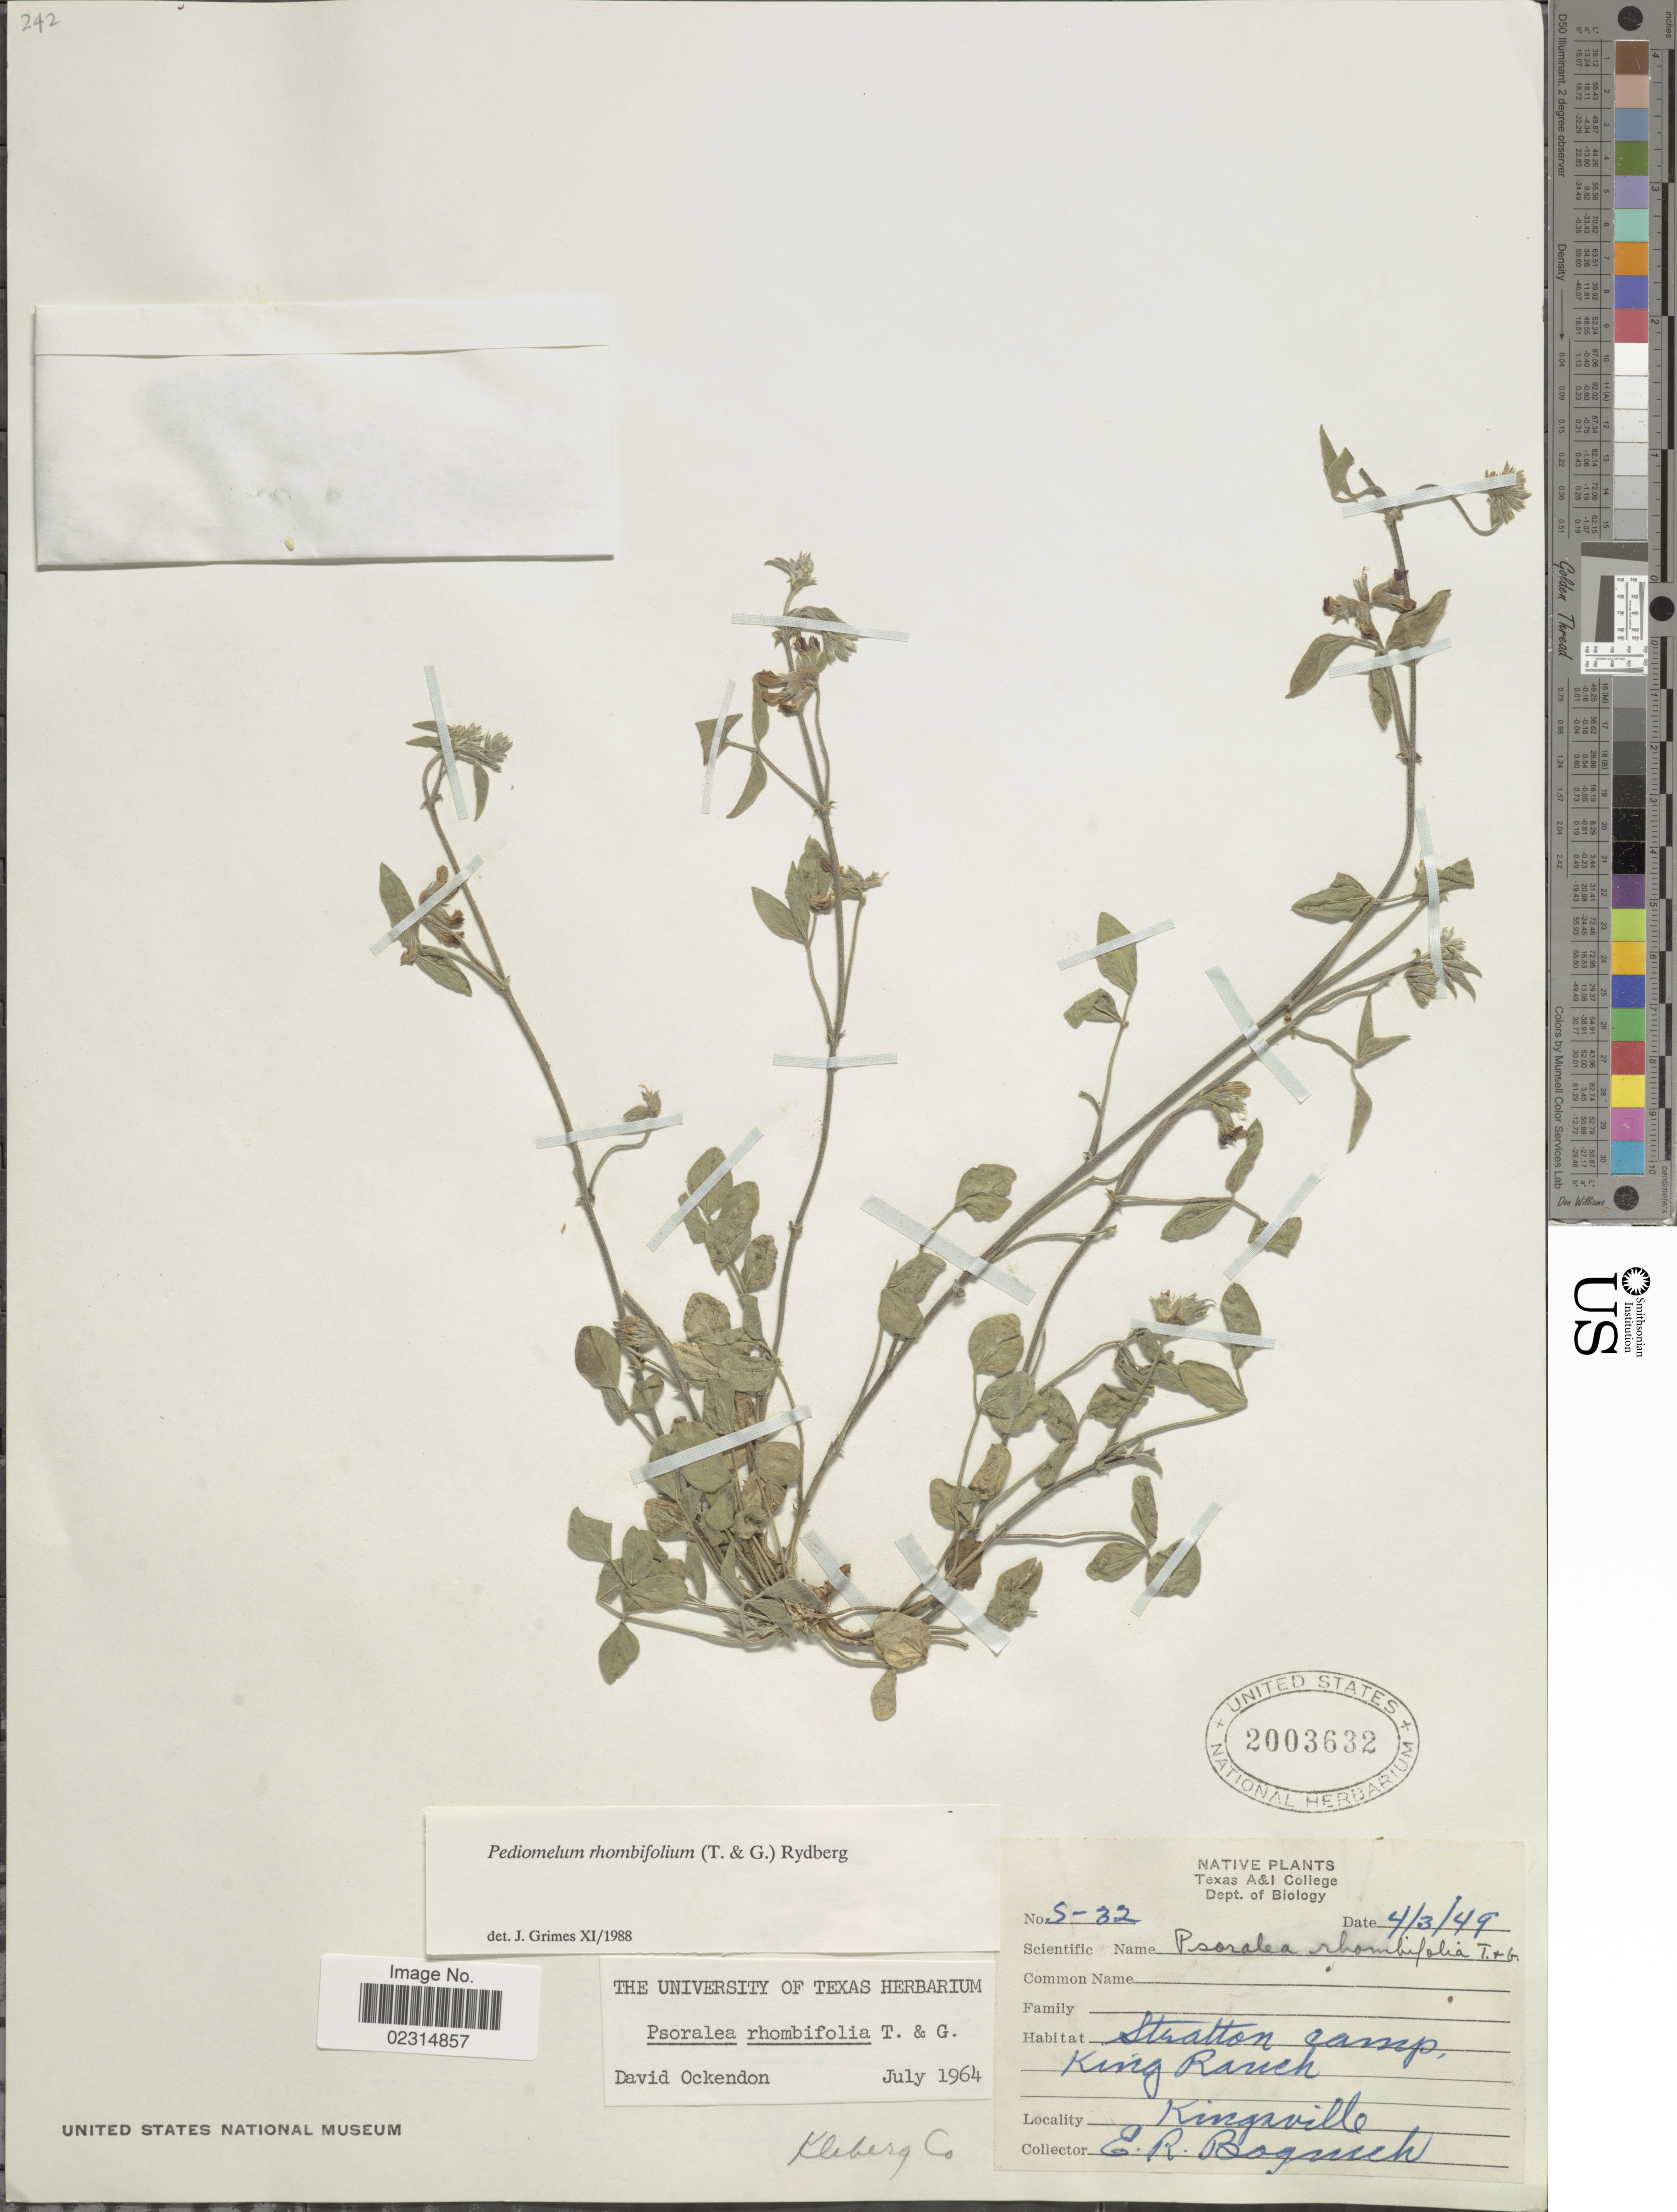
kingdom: Plantae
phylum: Tracheophyta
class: Magnoliopsida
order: Fabales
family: Fabaceae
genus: Pediomelum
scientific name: Pediomelum rhombifolium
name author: (Torr. & A. Gray) Rydb.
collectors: E. Bognnoch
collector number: S-32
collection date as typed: Transcribed d/m/y: 3/4/49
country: United States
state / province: Texas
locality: Native, Stratton camp, King Ranch, Kingsville, Kleberg Co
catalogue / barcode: US 2003632